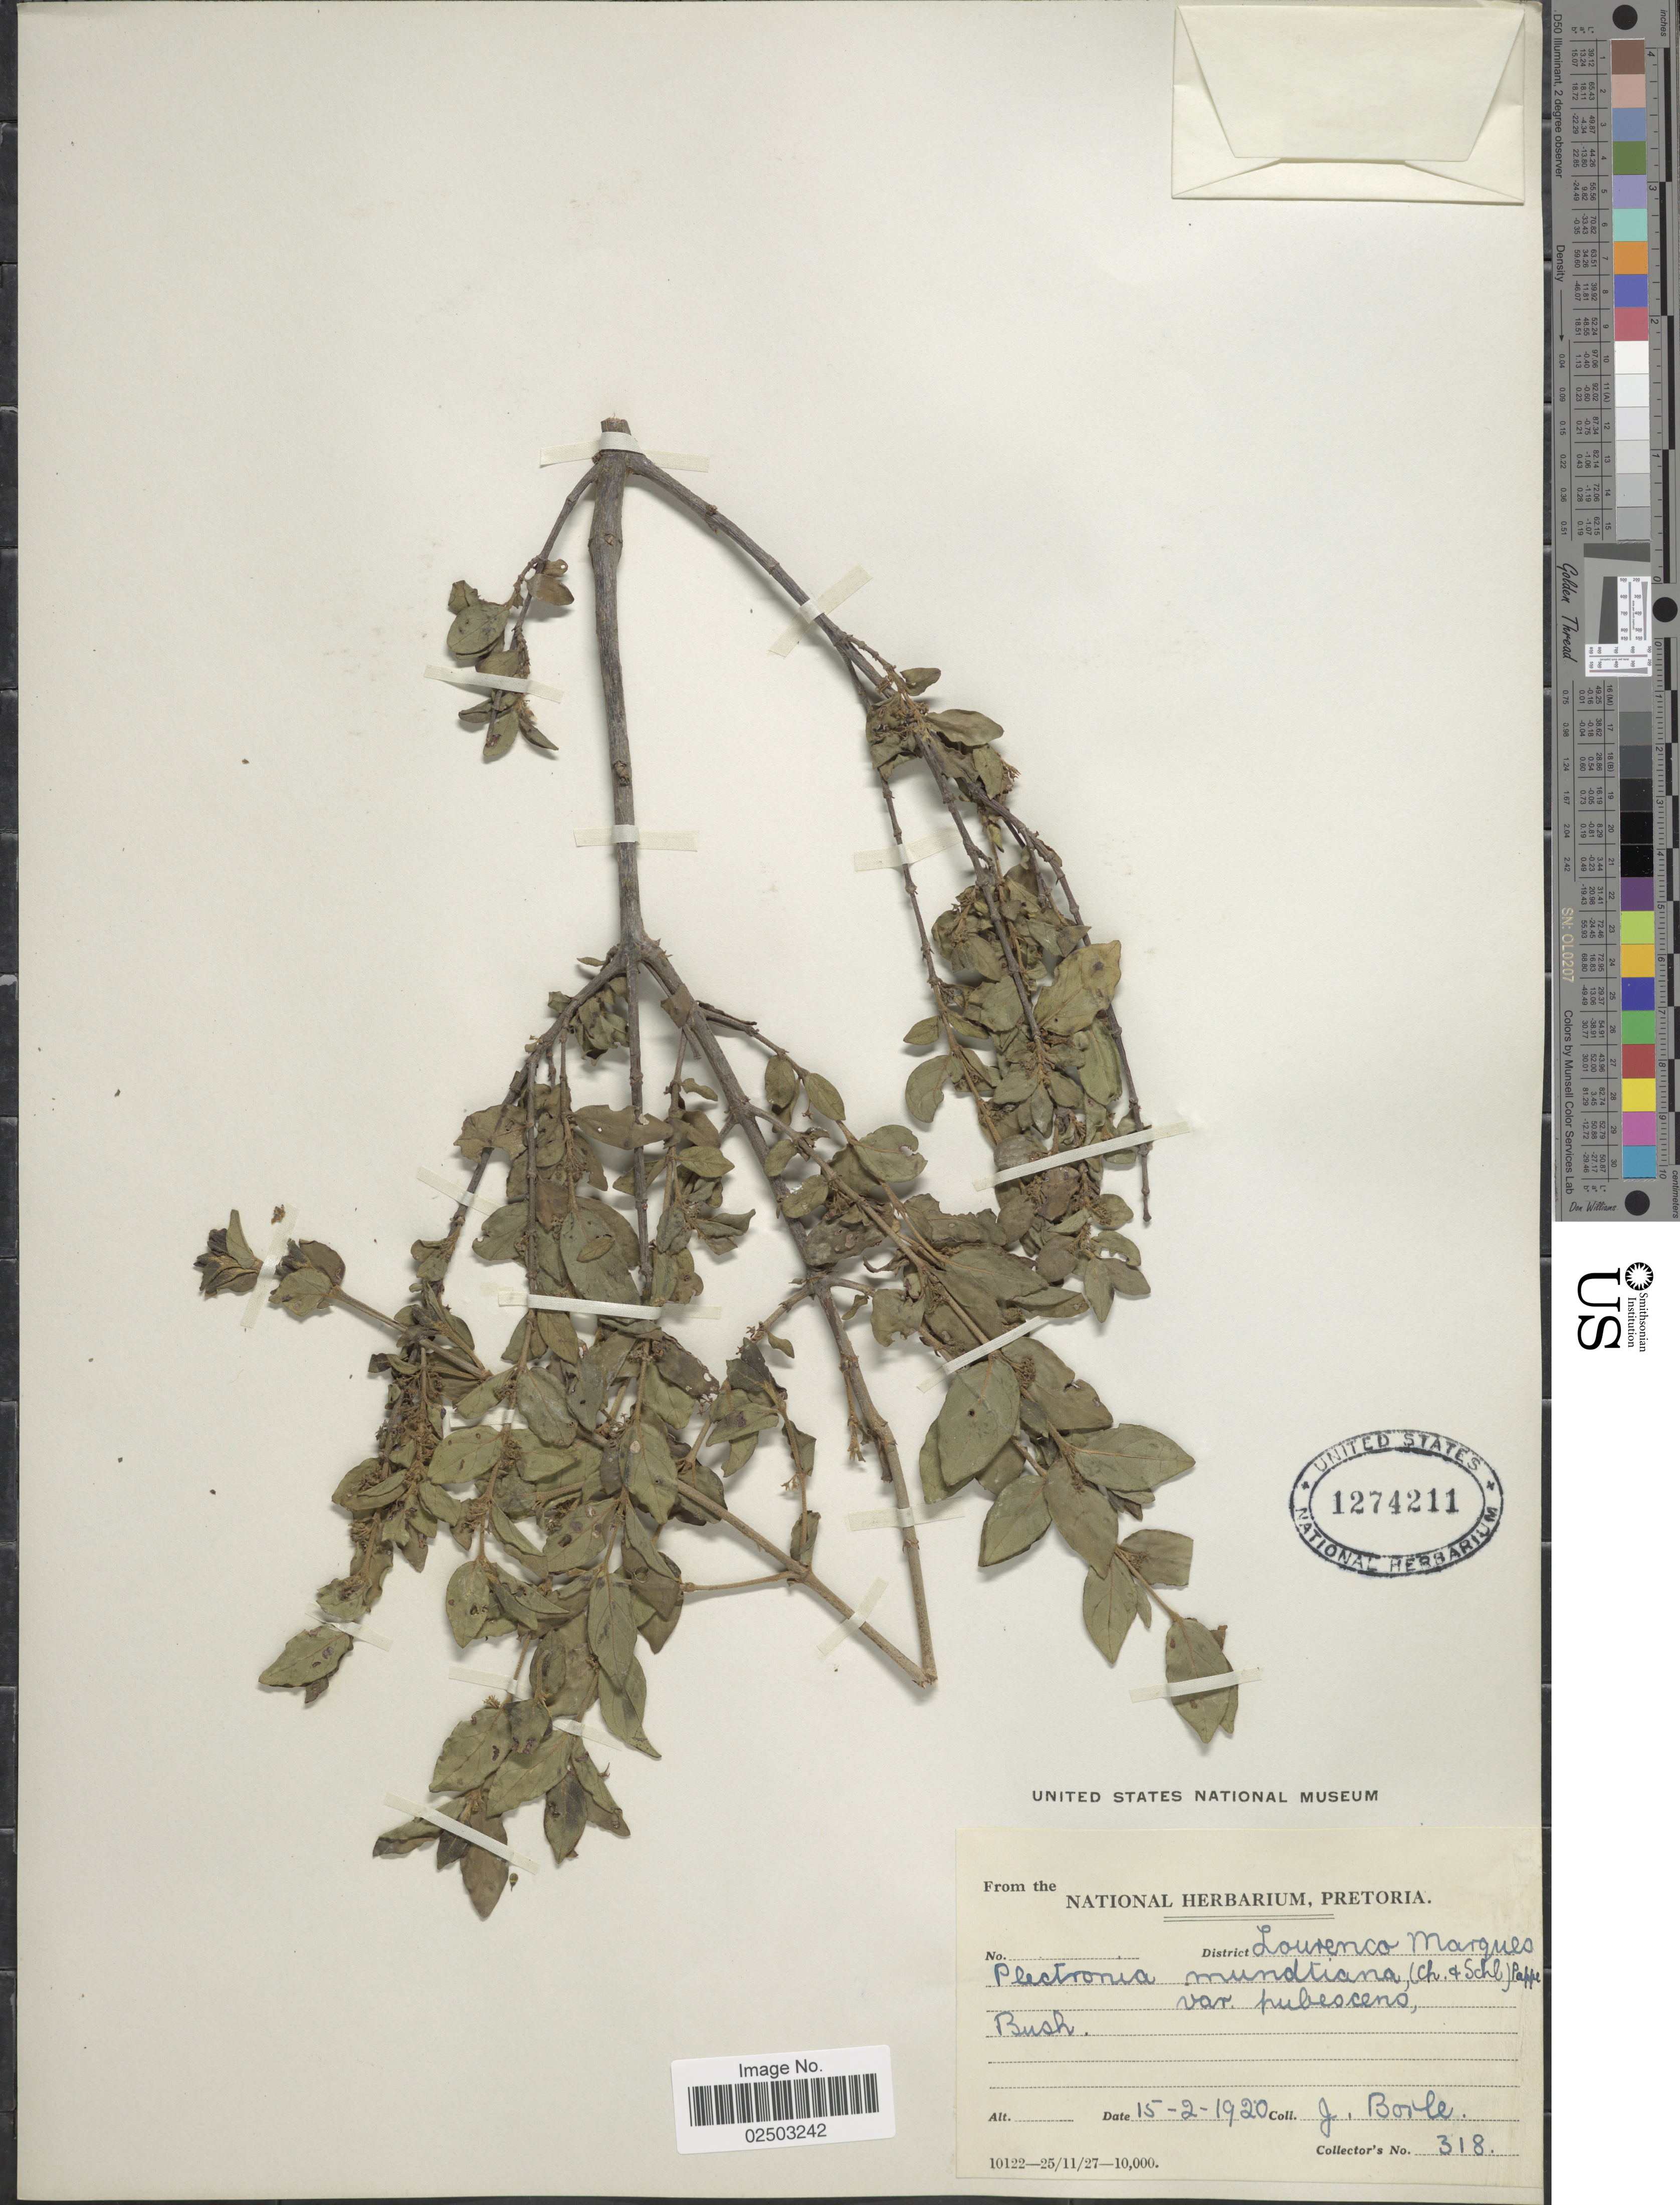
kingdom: Plantae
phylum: Tracheophyta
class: Magnoliopsida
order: Gentianales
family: Rubiaceae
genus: Canthium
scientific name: Canthium mundianum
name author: Cham. & Schltdl.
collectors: J. Borle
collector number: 318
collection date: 1920-02-15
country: Mozambique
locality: District Lourenço Marques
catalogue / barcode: US 1274211